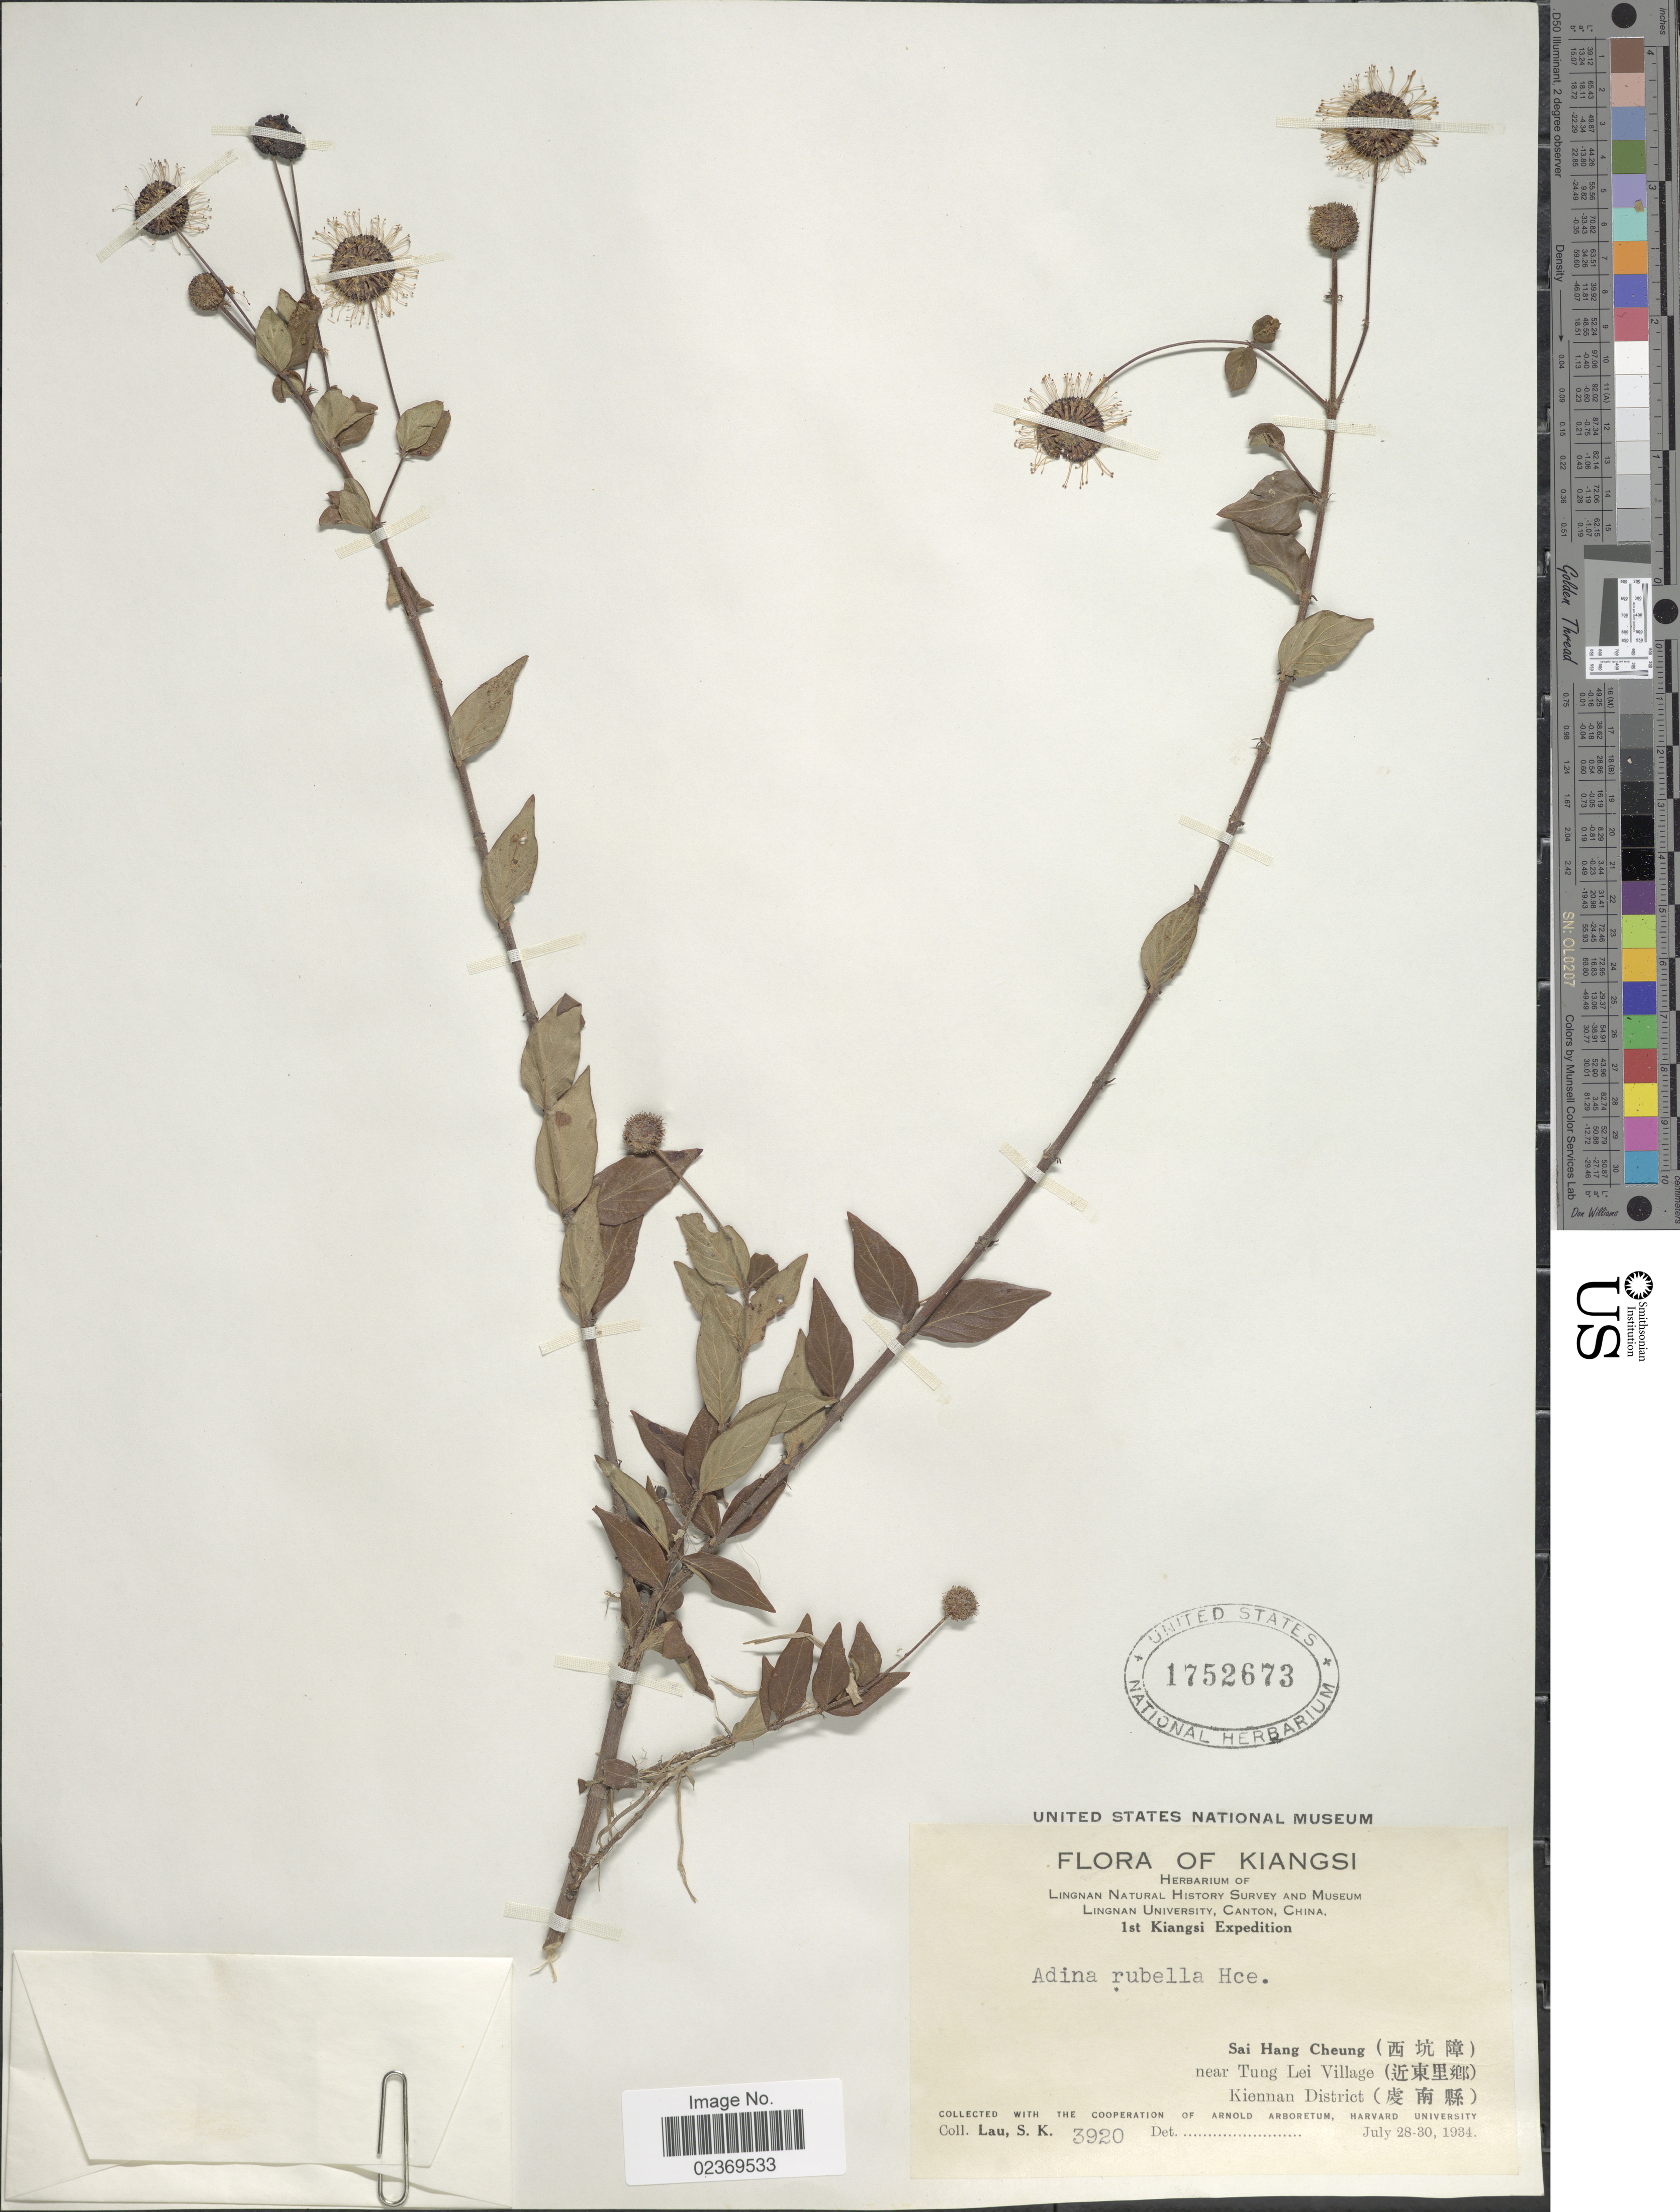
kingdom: Plantae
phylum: Tracheophyta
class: Magnoliopsida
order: Gentianales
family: Rubiaceae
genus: Adina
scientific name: Adina rubella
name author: Hance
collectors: S. K. Lau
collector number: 3920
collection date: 1934-07-28/1934-07-30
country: China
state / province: Jiangxi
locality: Kiangsi, Sai Hang Cheung, near Tung Lei Village, Kiennan District.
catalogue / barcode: US 1752673